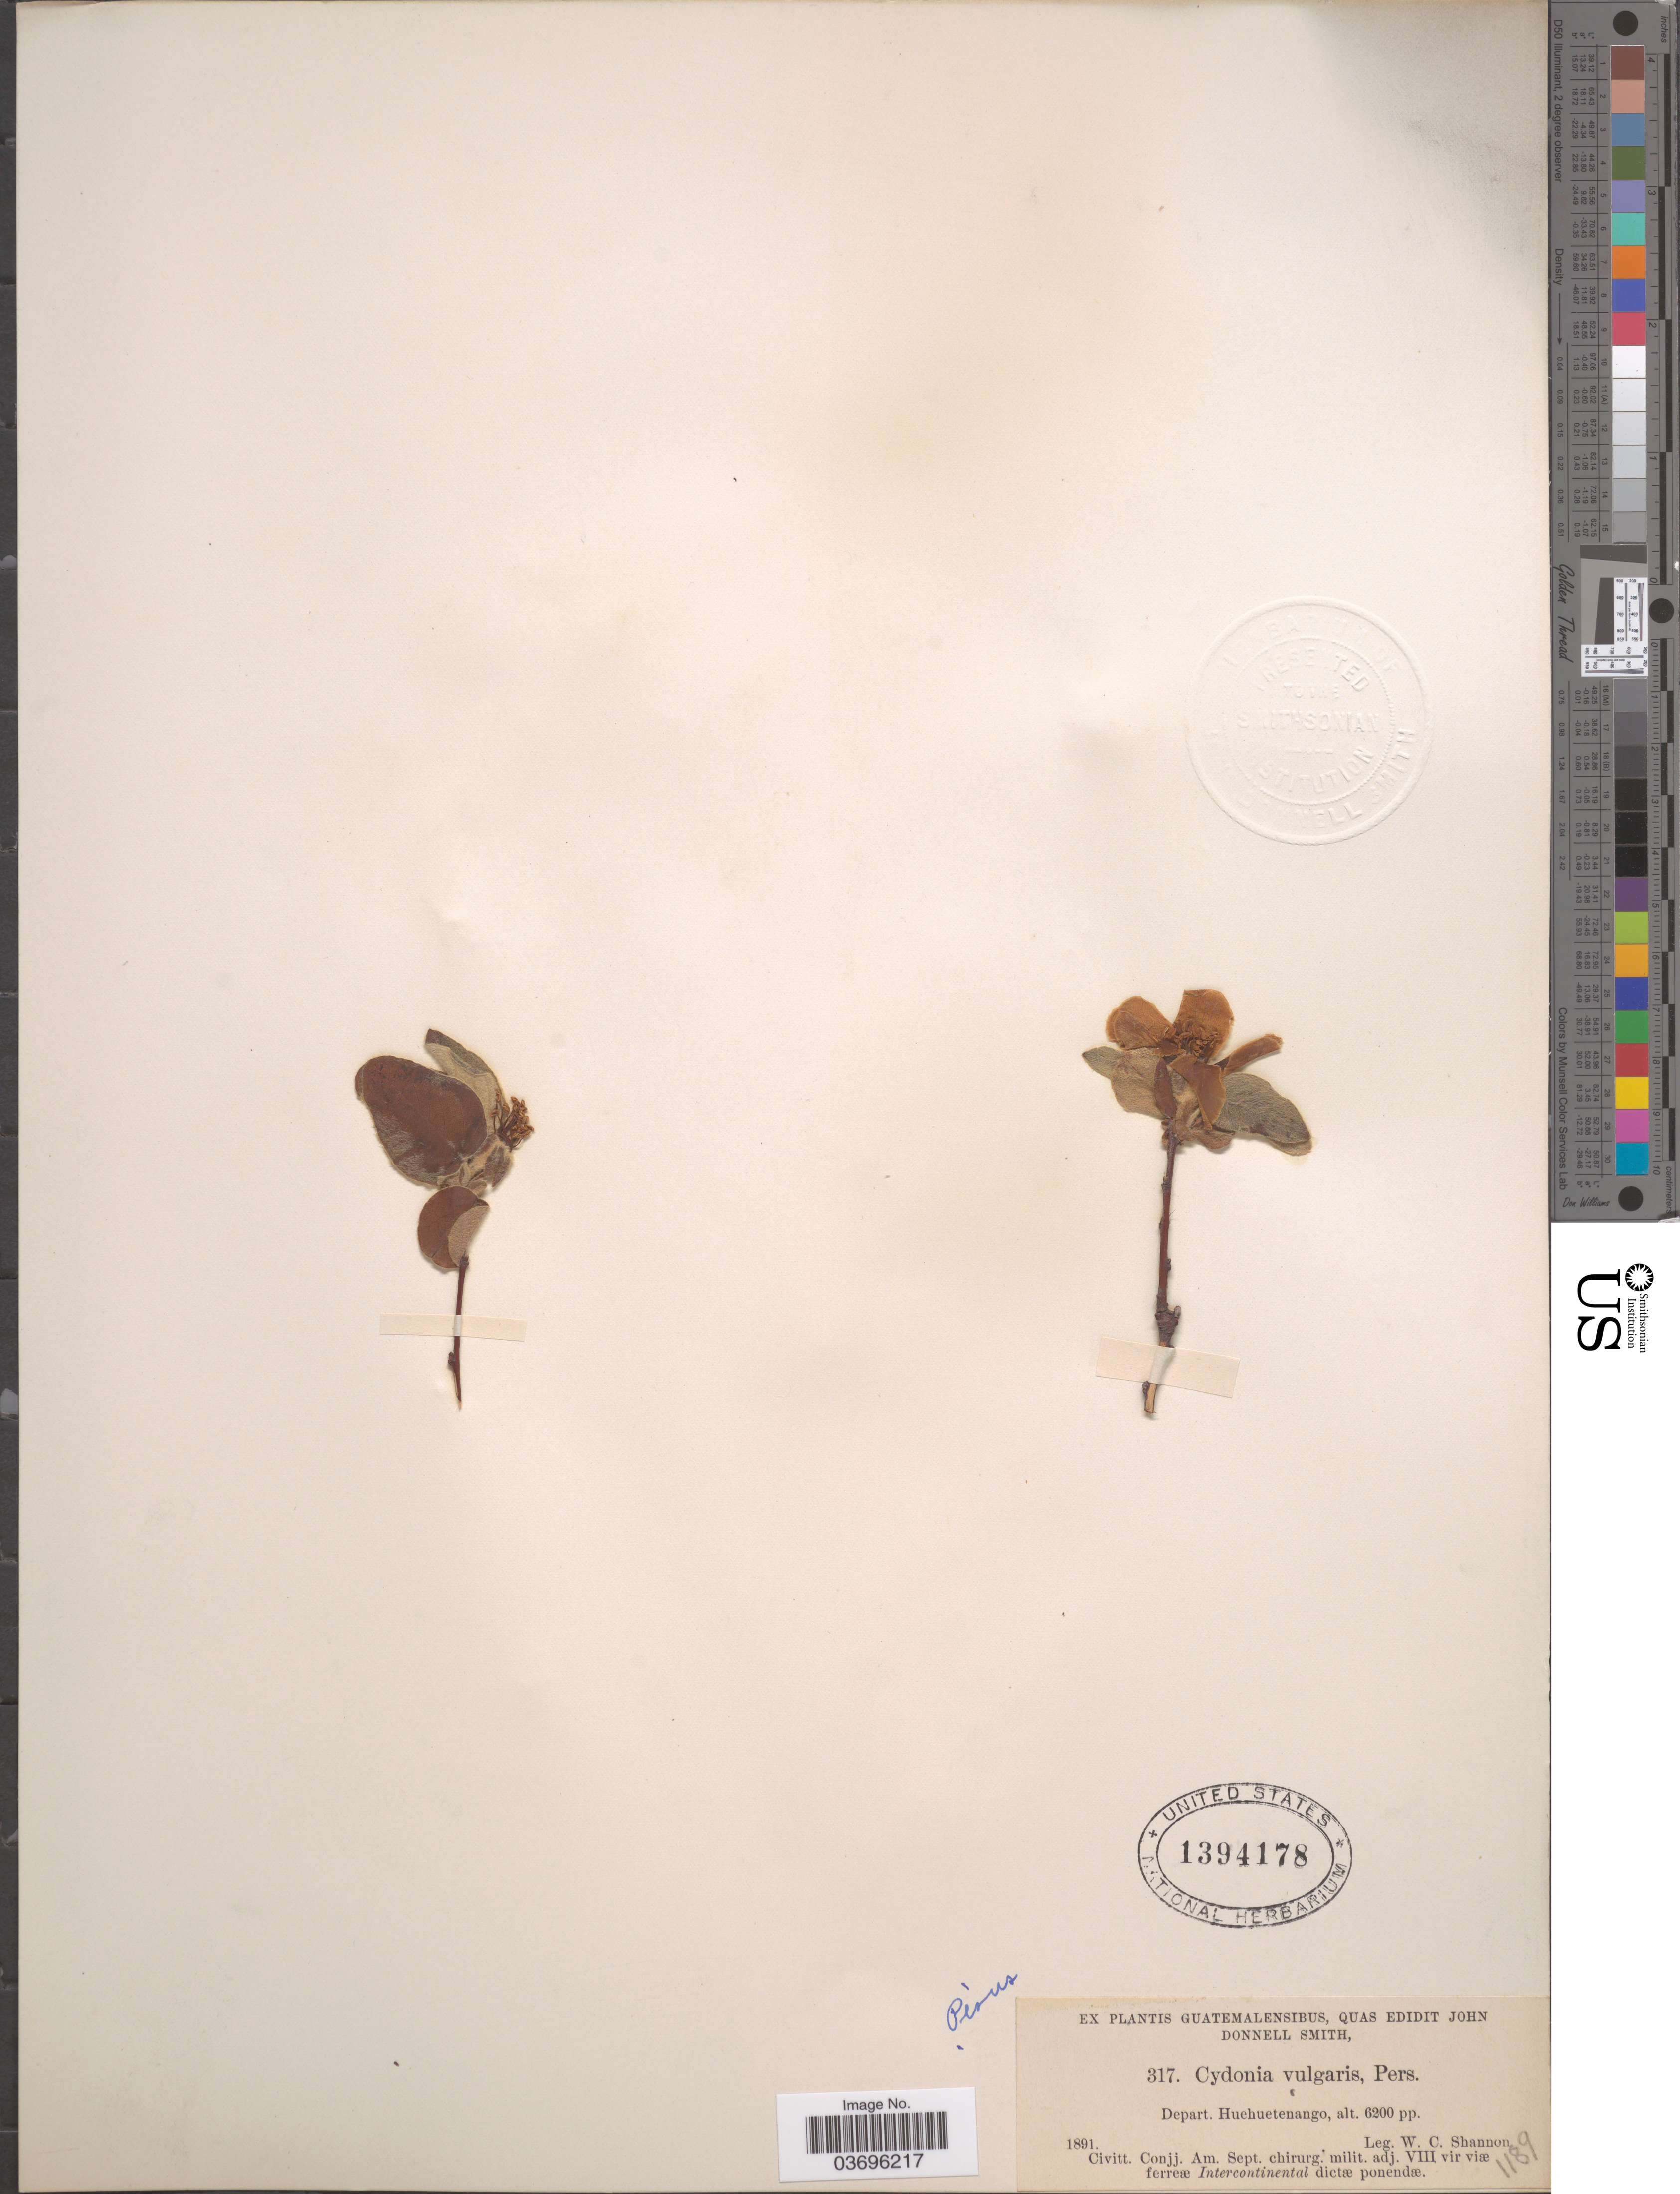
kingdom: Plantae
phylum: Tracheophyta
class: Magnoliopsida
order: Rosales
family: Rosaceae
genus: Cydonia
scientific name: Cydonia oblonga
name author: Mill.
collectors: W. C. Shannon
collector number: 317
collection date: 1891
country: Guatemala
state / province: Huehuetenango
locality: Depart. Huehuetenango. Civitt. Conjj. Am. Sept.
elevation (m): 1890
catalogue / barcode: US 1394178